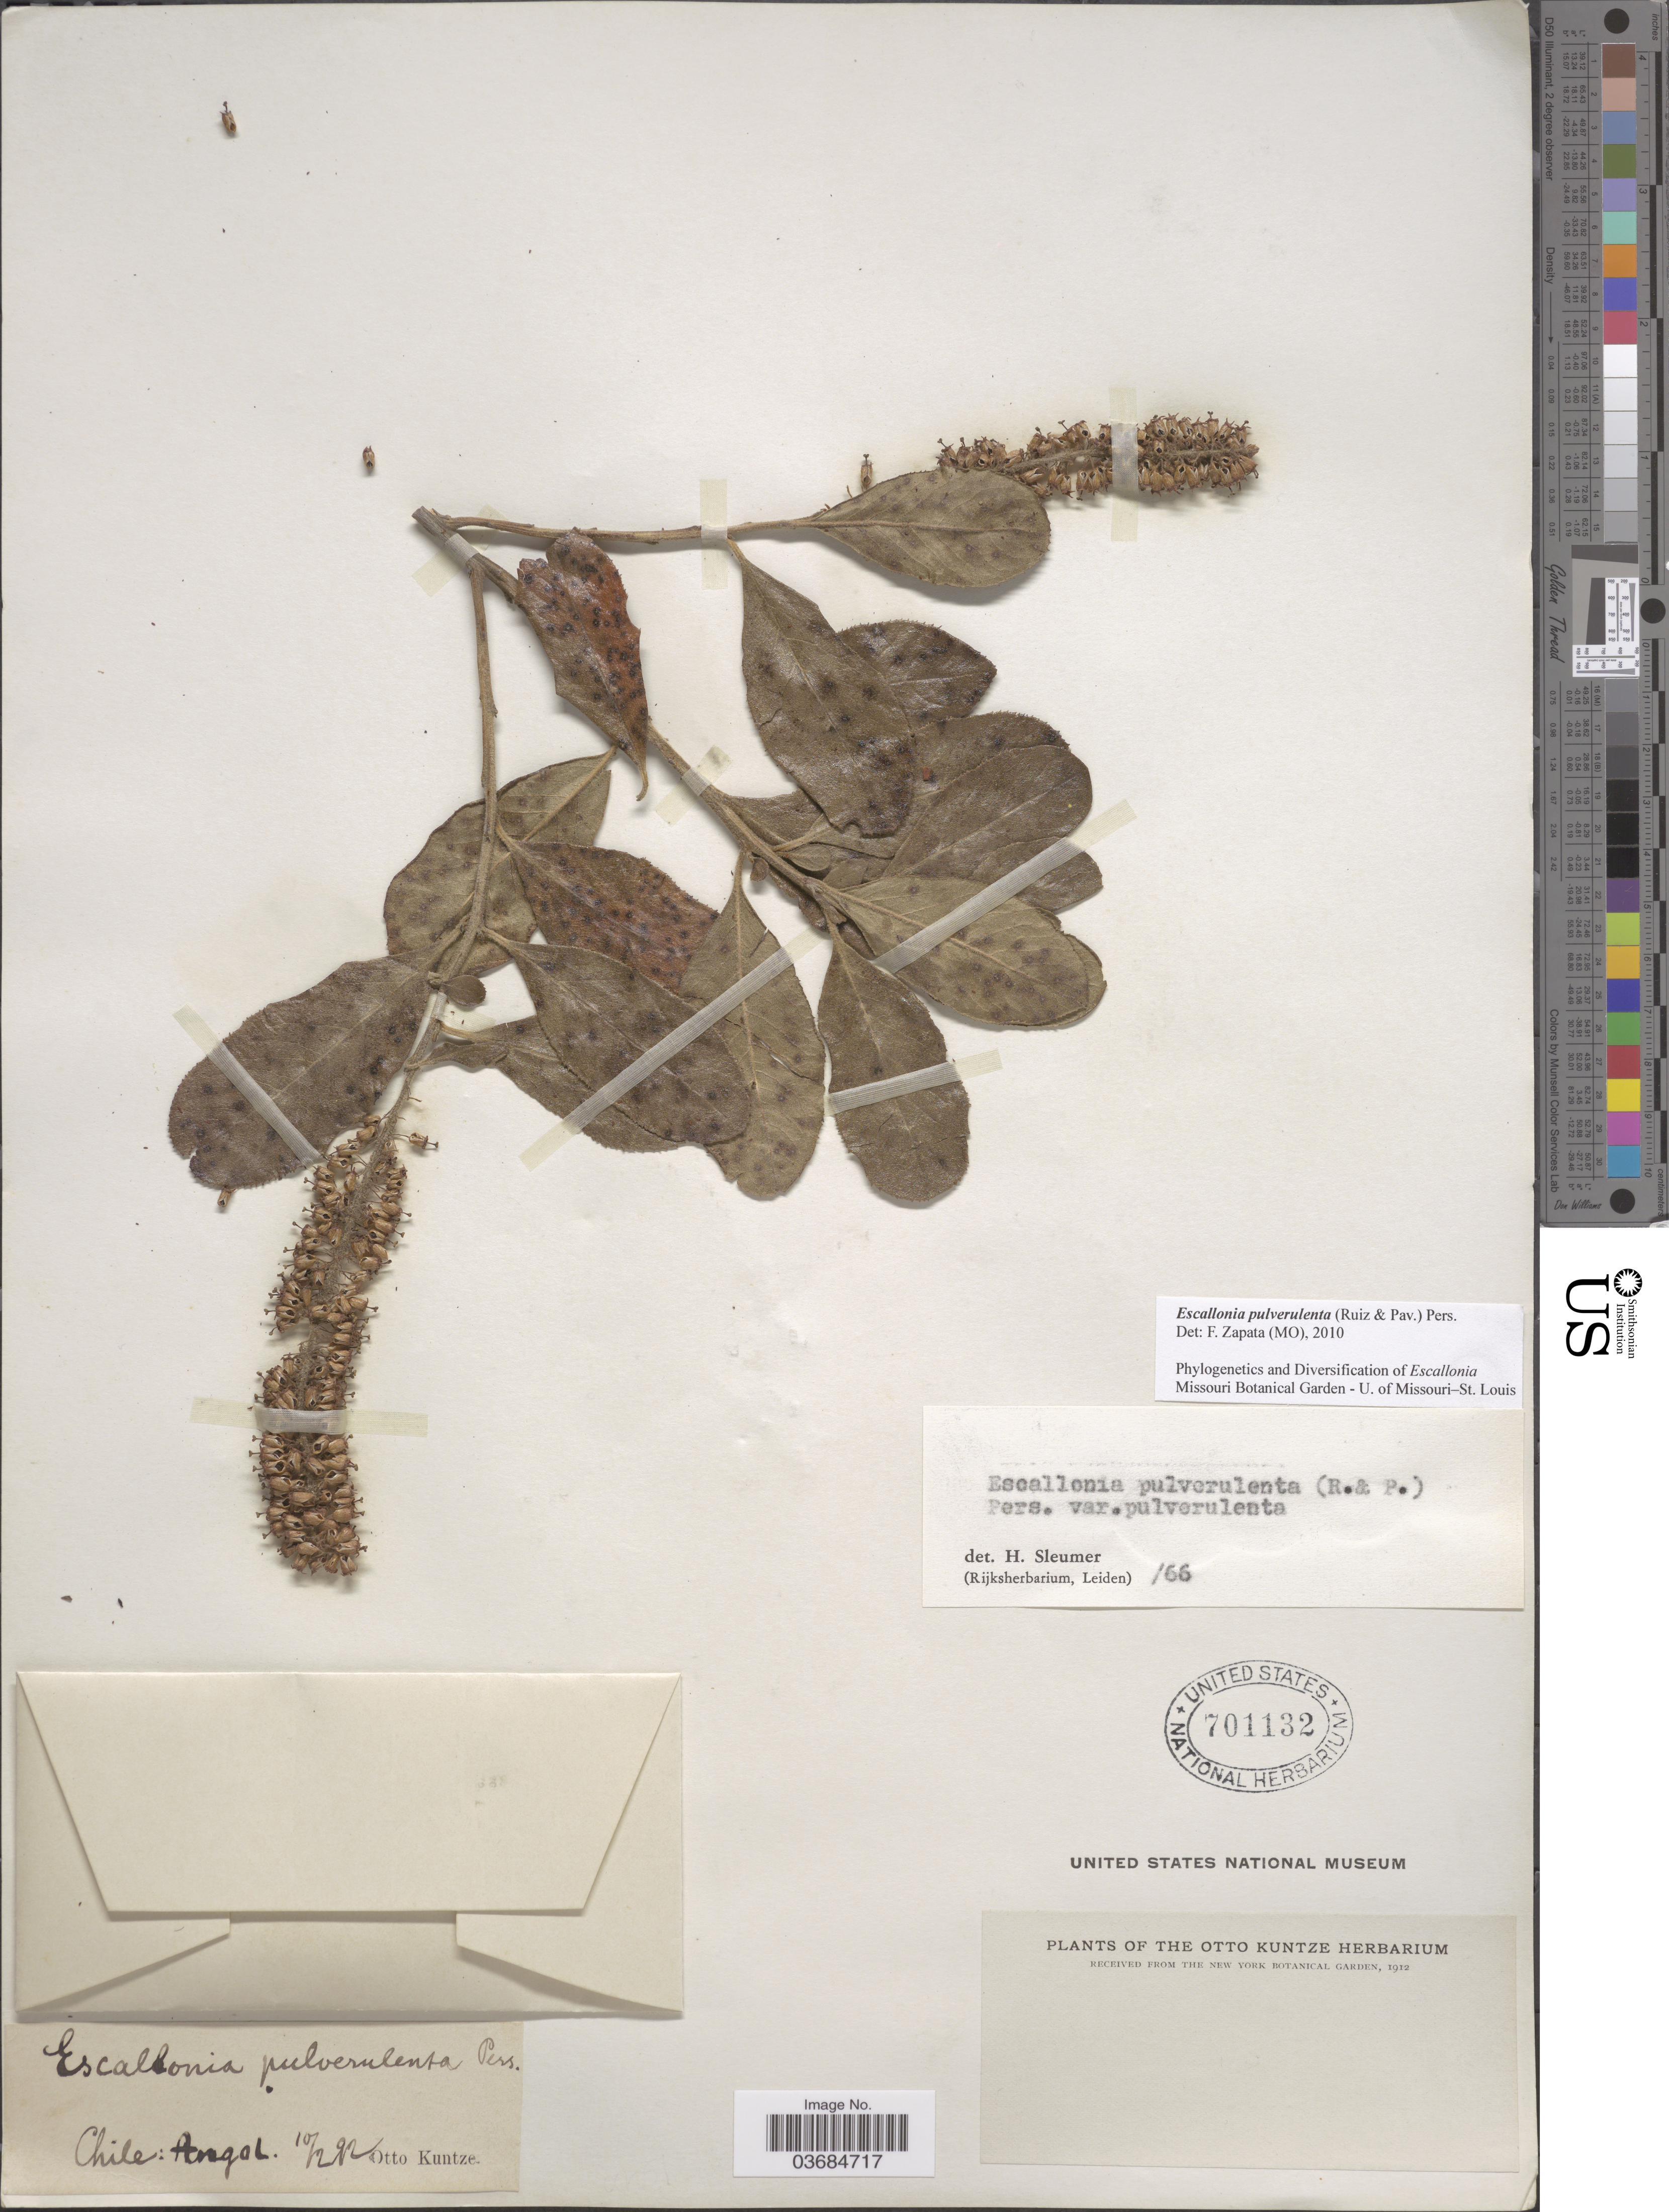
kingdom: Plantae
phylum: Tracheophyta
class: Magnoliopsida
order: Escalloniales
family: Escalloniaceae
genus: Escallonia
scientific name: Escallonia pulverulenta var. pulverulenta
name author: (Ruiz & Pav.) Pers.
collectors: C.E.O. Kuntze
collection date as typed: Transcribed d/m/y: 10/2/92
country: Chile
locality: Angol.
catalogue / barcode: US 701132